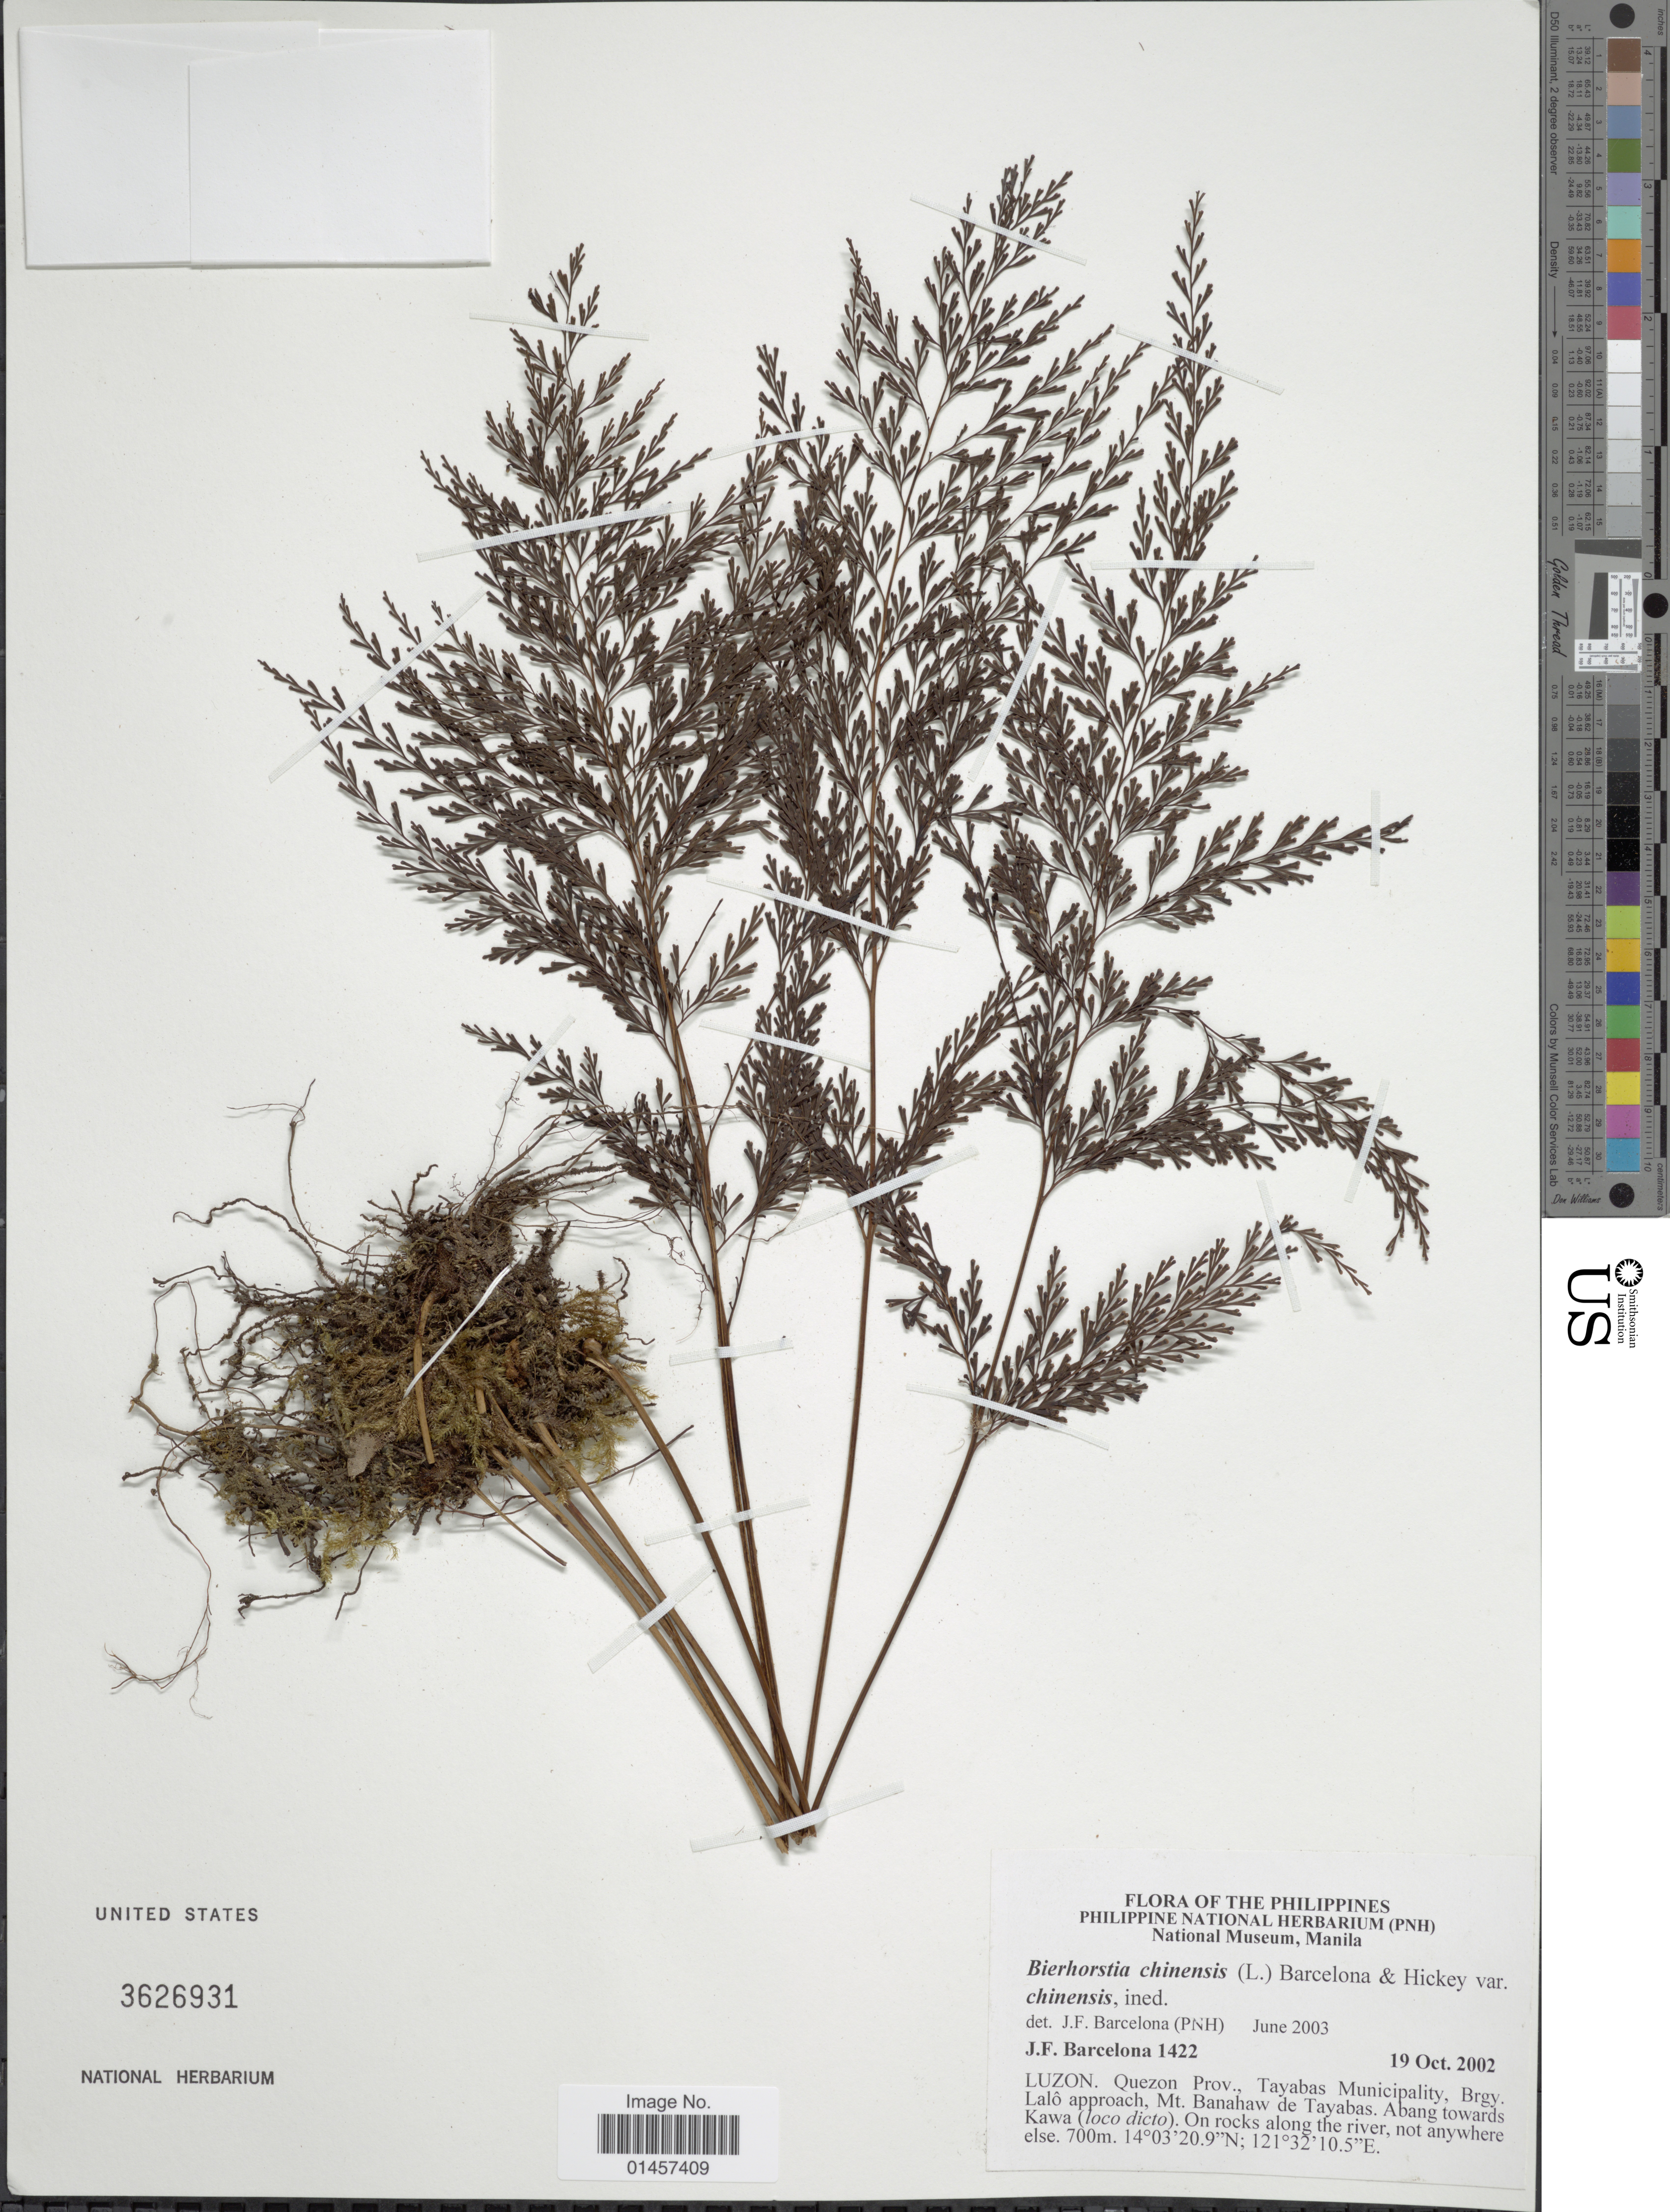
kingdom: Plantae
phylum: Tracheophyta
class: Polypodiopsida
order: Polypodiales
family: Lindsaeaceae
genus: Sphenomeris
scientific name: Sphenomeris chinensis var. chinensis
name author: (L.) Maxon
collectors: J. F. Barcelona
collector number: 1422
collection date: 2002-10-19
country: Philippines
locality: Luzon, Quezon prov., Tayabas Municipality, Brgy. Lalo Approach, Mt. Banahaw de Tayabas, abang towards Kawa(loco dicto)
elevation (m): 700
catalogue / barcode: US 3626931